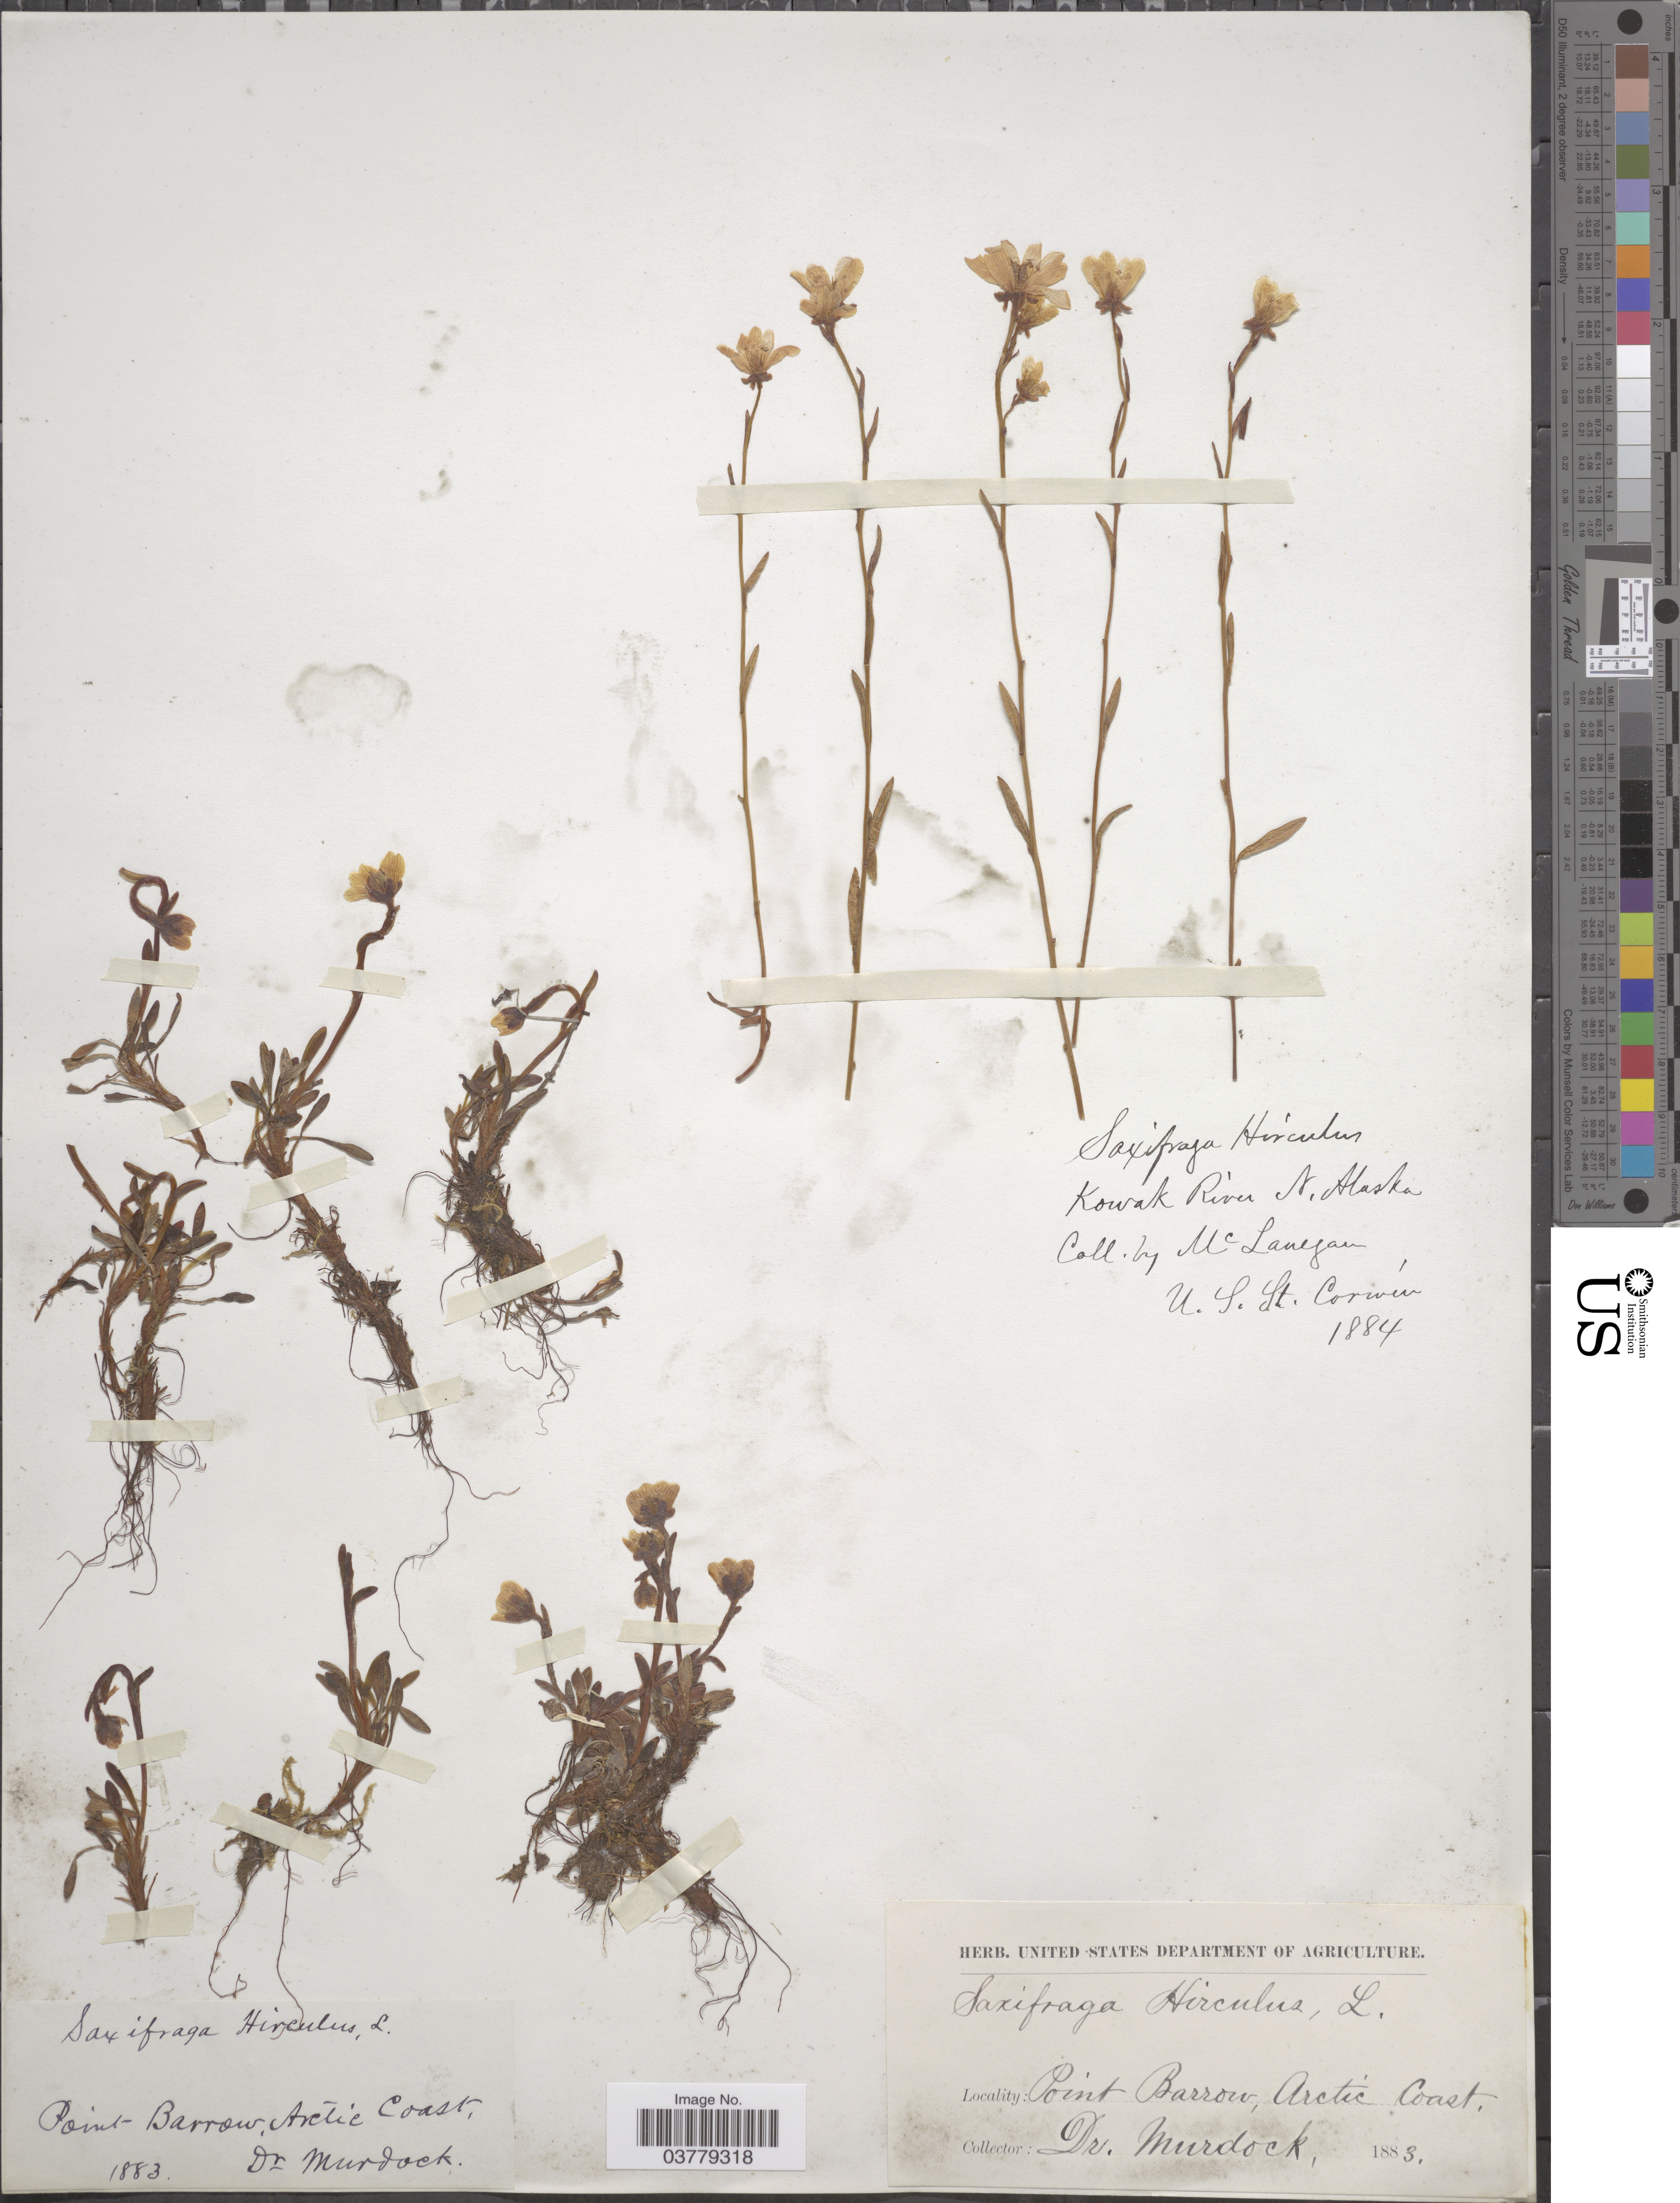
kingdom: Plantae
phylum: Tracheophyta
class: Magnoliopsida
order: Saxifragales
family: Saxifragaceae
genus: Saxifraga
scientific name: Saxifraga hirculus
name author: L.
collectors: -. Murdock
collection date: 1883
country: United States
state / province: Alaska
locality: Point-Barrow, Arctic Coast.